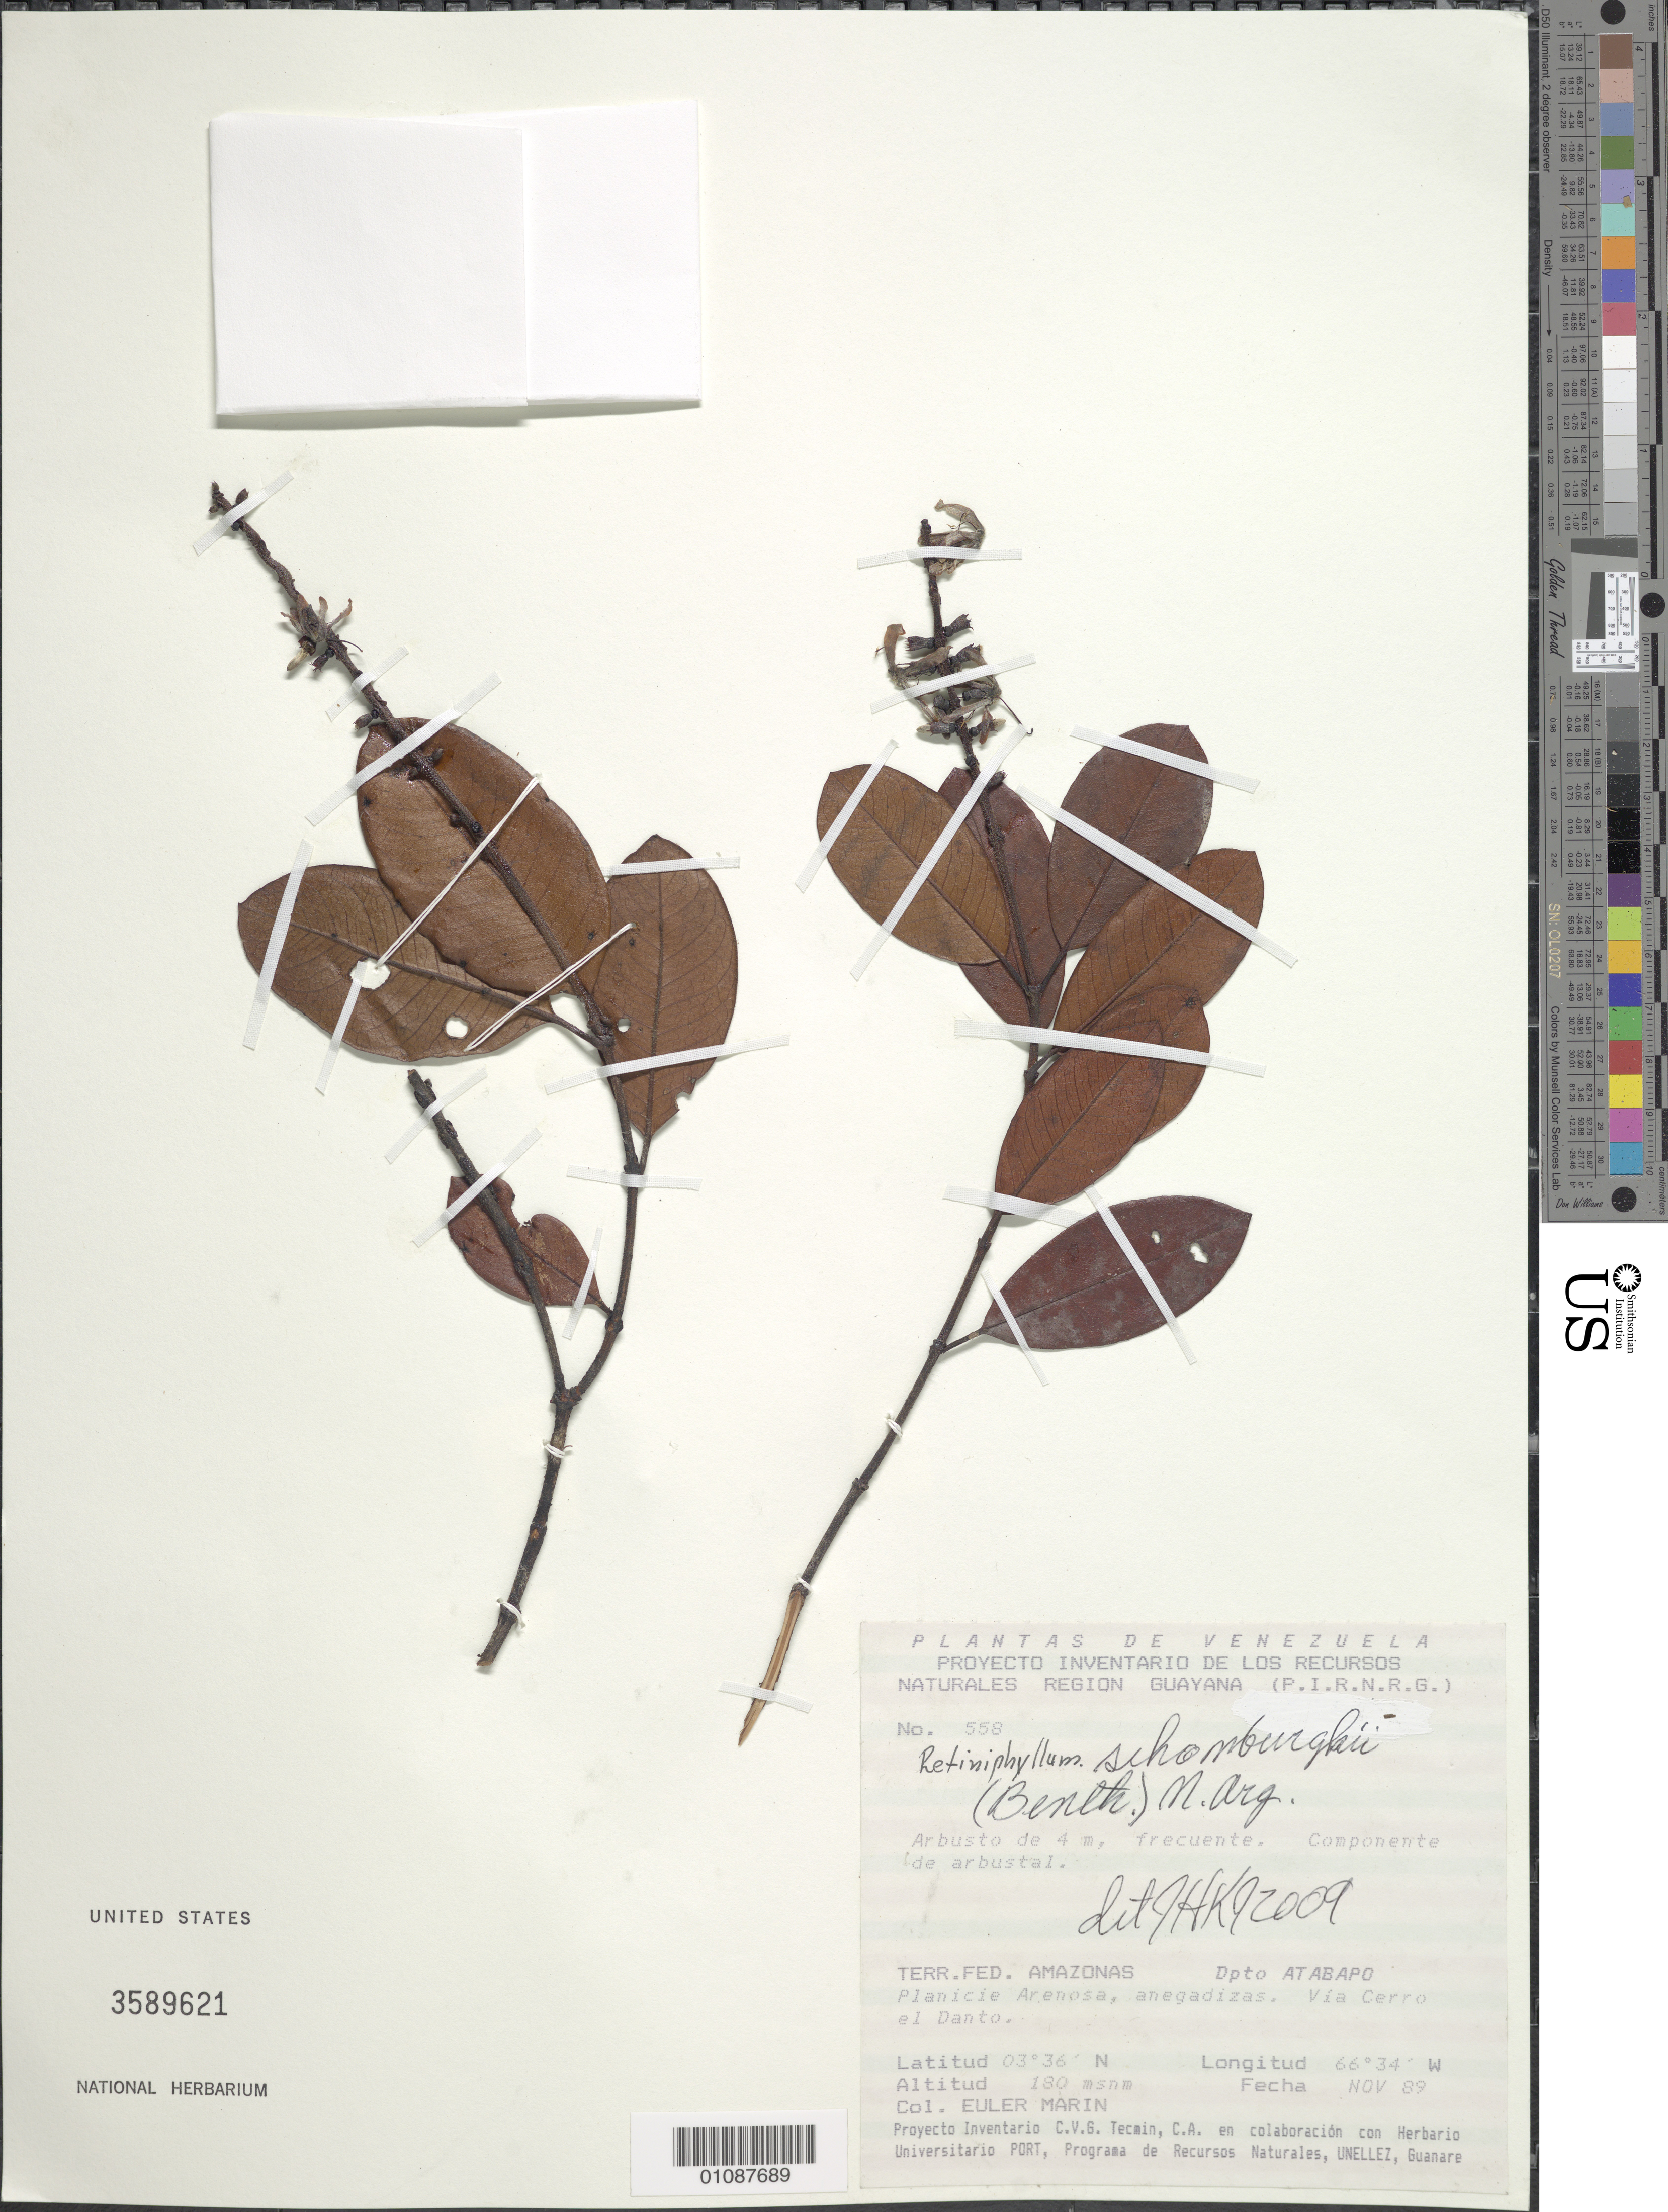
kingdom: Plantae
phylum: Tracheophyta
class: Magnoliopsida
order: Gentianales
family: Rubiaceae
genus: Retiniphyllum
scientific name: Retiniphyllum schomburgkii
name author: (Benth.) Müll. Arg.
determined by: Kirkbride, J. H.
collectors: E. Marin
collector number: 558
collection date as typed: Nov-89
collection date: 1989-11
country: Venezuela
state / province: Amazonas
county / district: Atabapo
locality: Via Cerro El Danto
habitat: Planicie arenosa, anegadizas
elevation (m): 180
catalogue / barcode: US 3589621